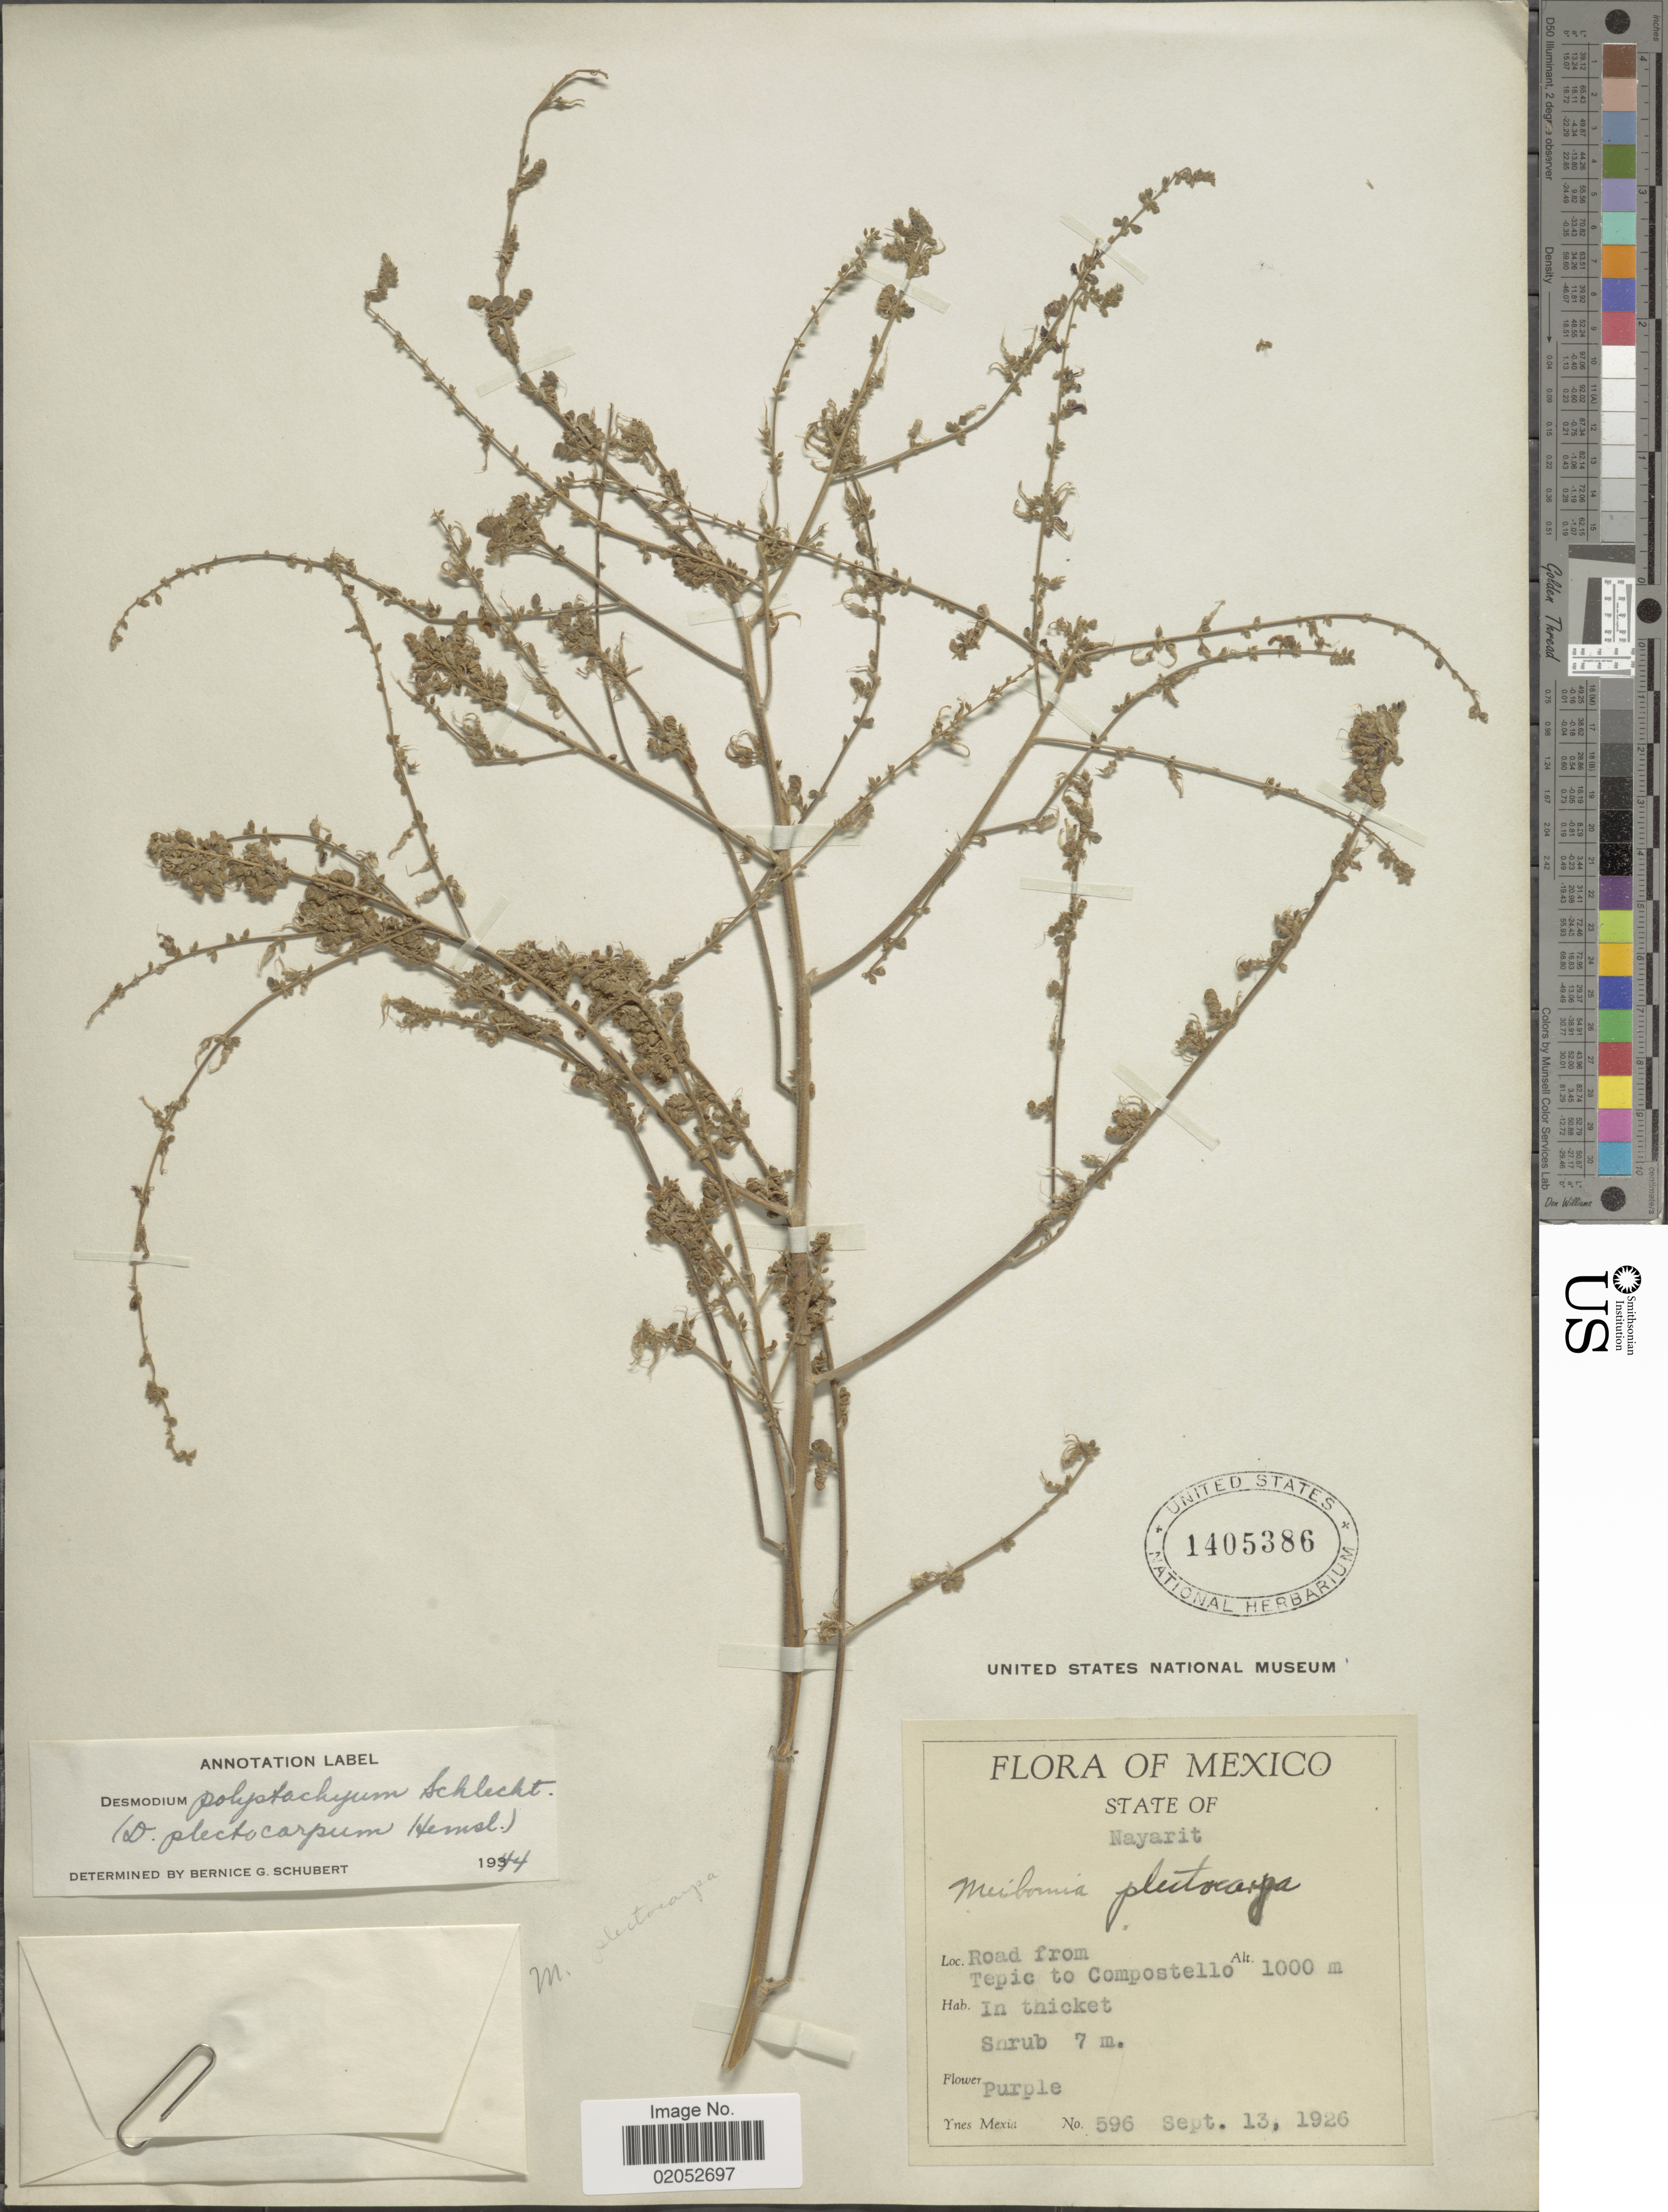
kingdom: Plantae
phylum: Tracheophyta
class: Magnoliopsida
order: Fabales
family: Fabaceae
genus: Desmodium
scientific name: Desmodium polystachyum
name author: Schltdl.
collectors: Y. Mexia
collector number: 496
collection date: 1926-09-13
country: Mexico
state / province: Nayarit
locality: State of Nayarit, Road from Tepic to Compostello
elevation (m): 1000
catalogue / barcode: US 1405386